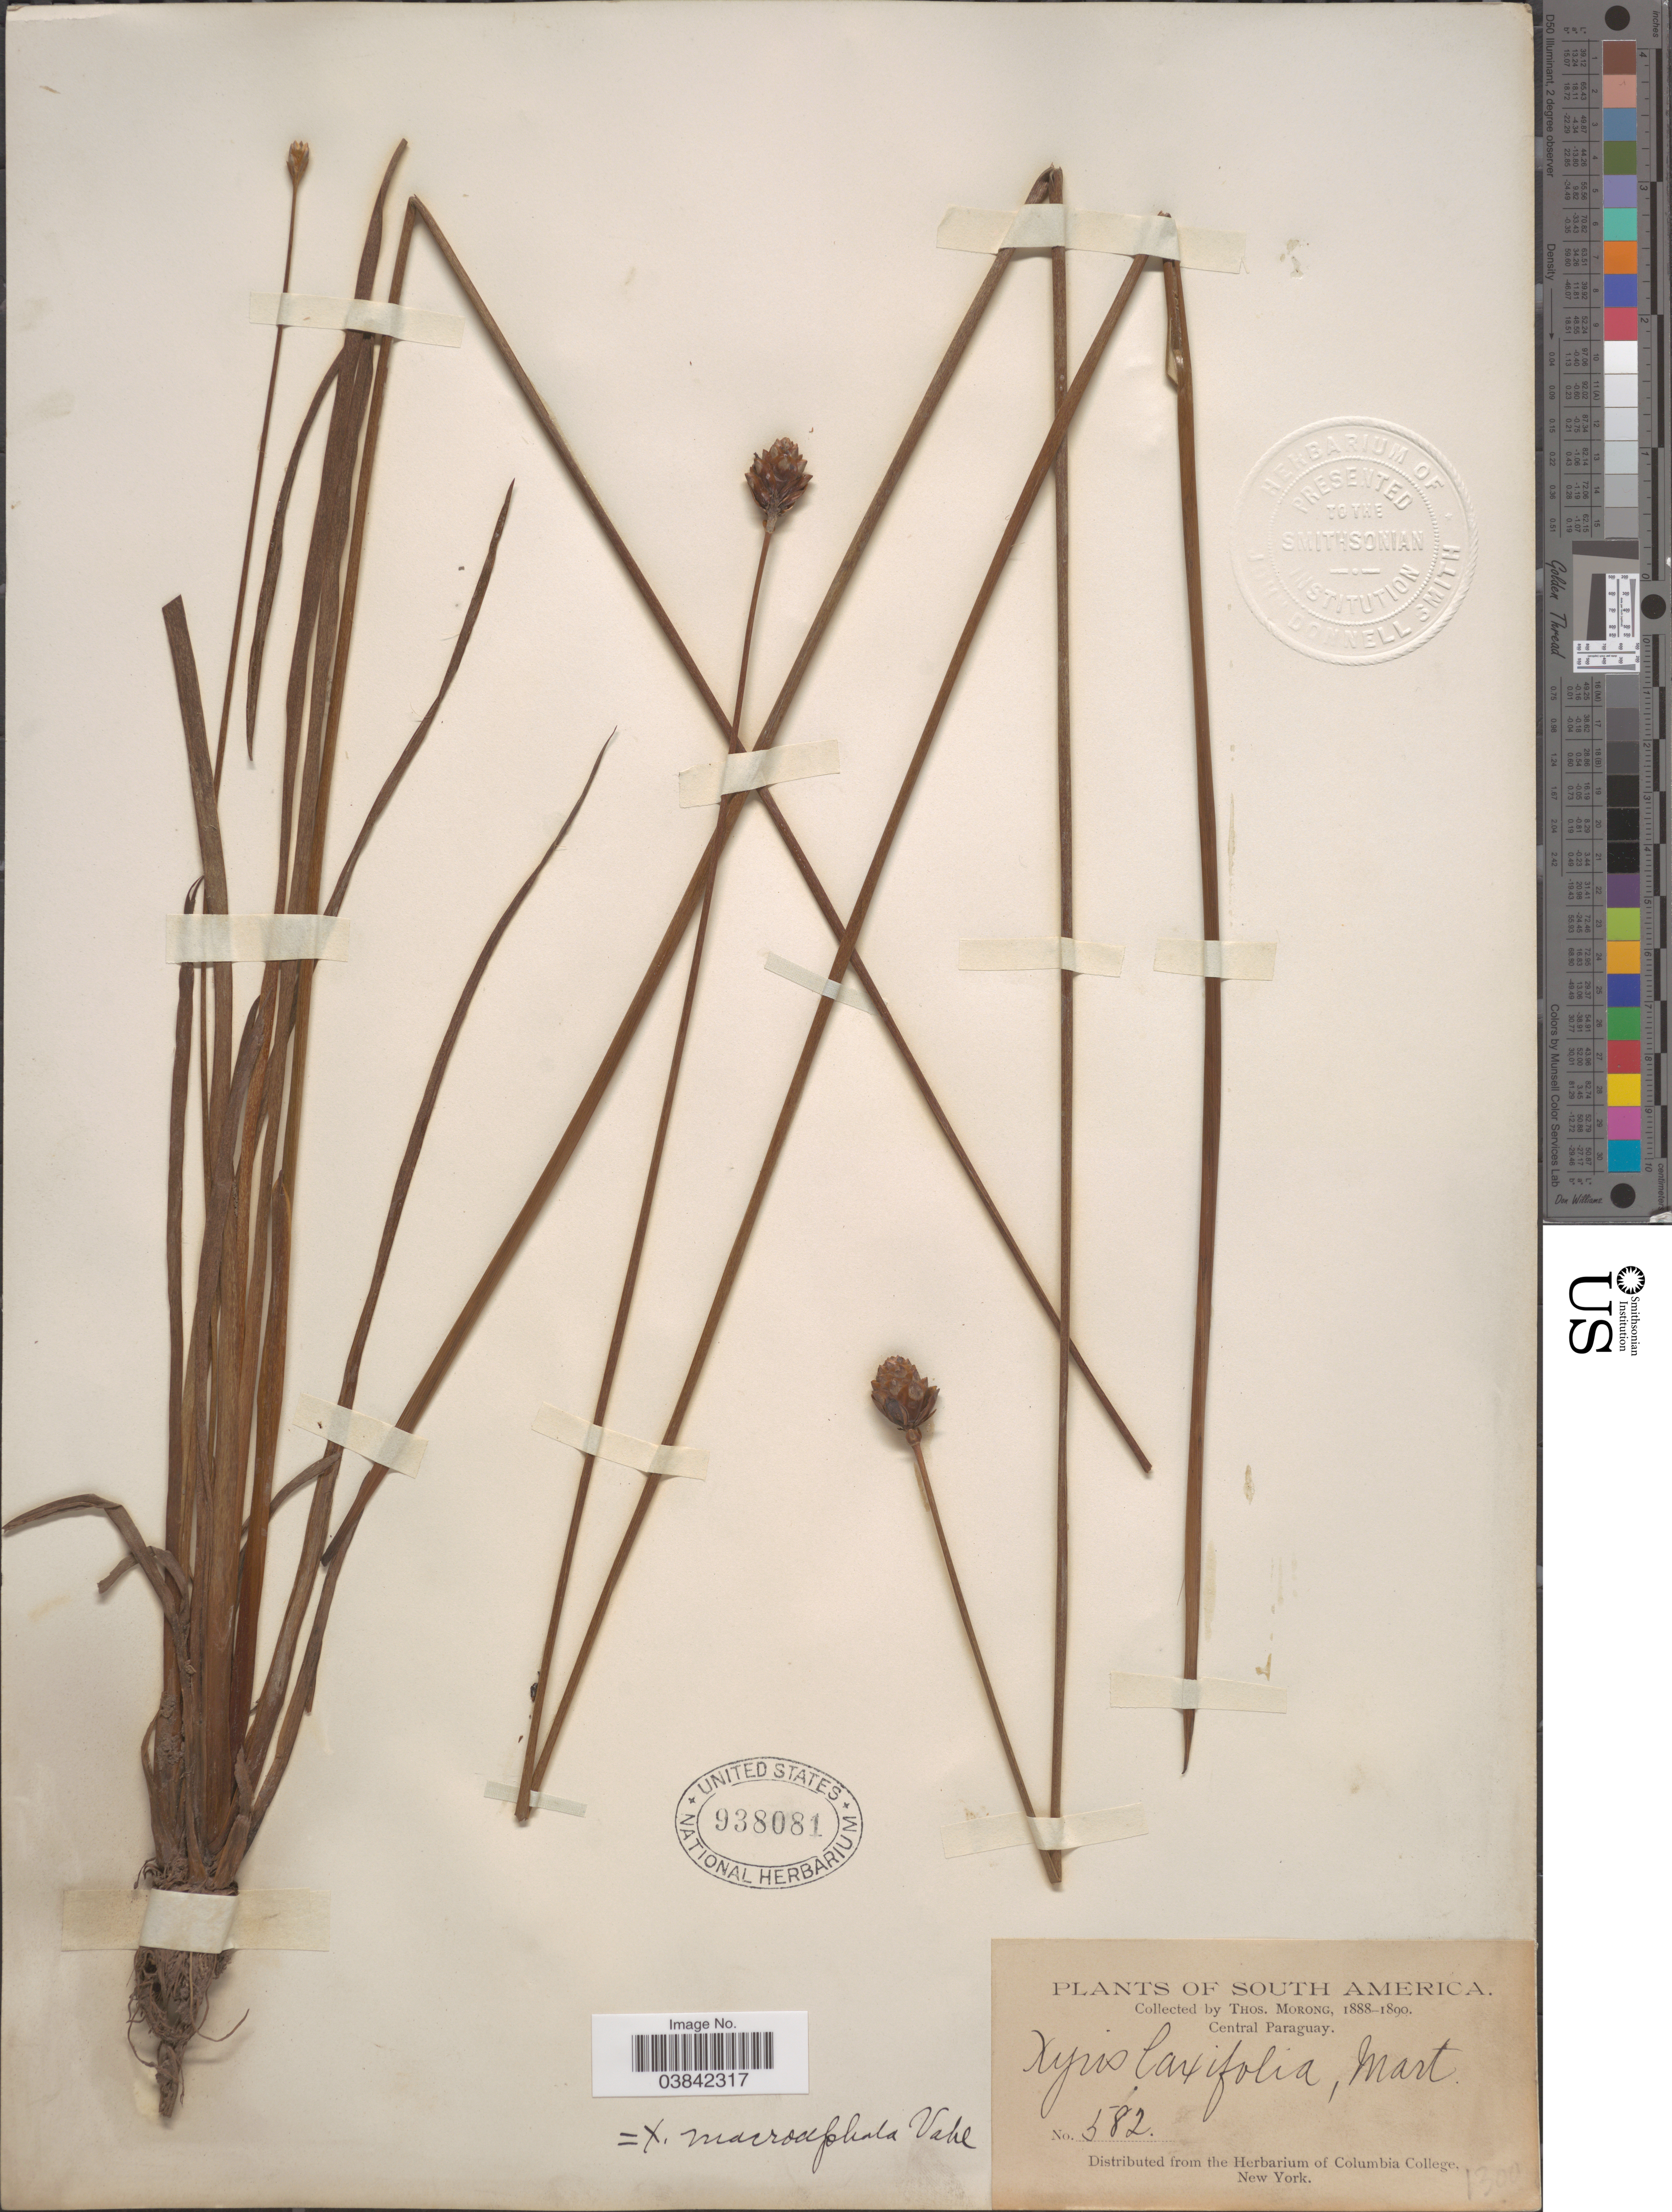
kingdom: Plantae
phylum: Tracheophyta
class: Liliopsida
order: Poales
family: Xyridaceae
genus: Xyris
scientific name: Xyris laxifolia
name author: Mart.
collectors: ex herb. T. Morong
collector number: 582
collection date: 1888/1890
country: Paraguay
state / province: Central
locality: South America. Central Paraguay.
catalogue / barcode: US 938081